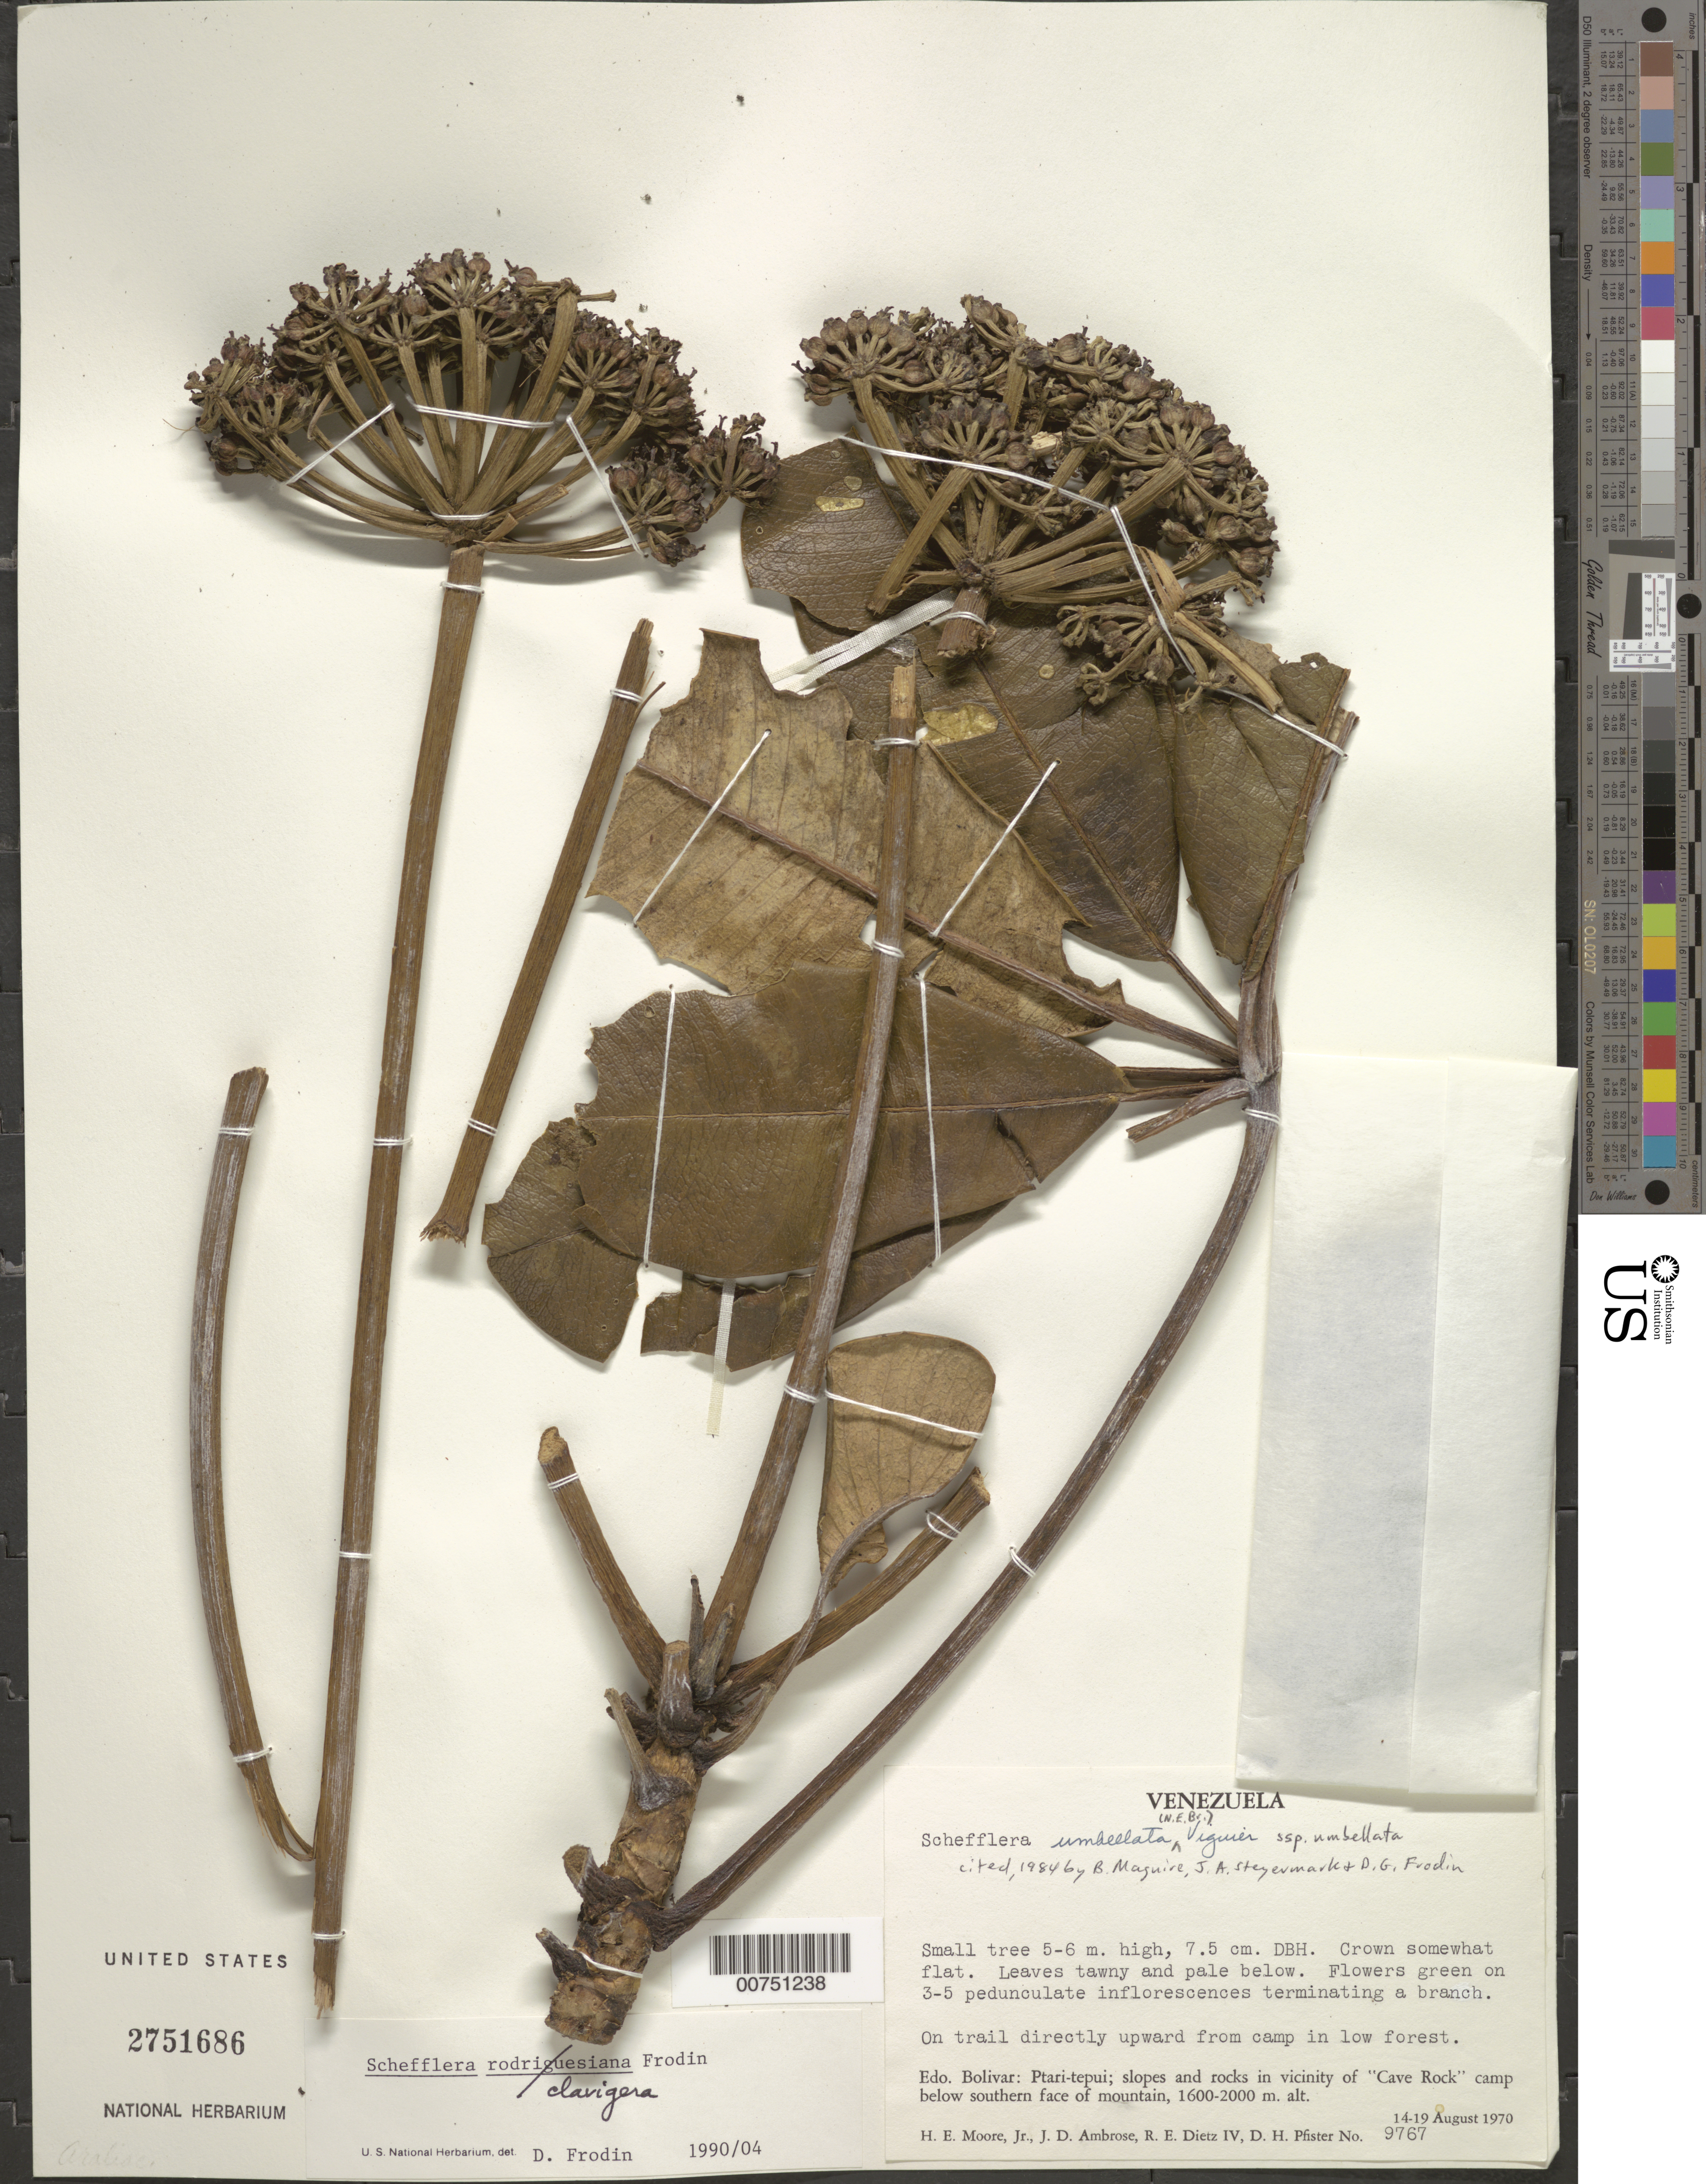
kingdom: Plantae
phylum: Tracheophyta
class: Magnoliopsida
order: Apiales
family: Araliaceae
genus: Schefflera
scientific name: Schefflera clavigera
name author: Frodin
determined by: Frodin, D. G.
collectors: H. E. Moore, J. D. Ambrose, R. Dietz & D. H. Pfister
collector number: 9767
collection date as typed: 14-Aug-70 to 19-Aug-70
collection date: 1970-08-14/1970-08-19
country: Venezuela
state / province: Bolívar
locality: Ptari-tepuí, vicinity of "Cave Rock" camp; on trail directly upward from camp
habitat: Slopes and rocks below southern face of mountain; in low forest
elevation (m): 1600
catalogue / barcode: US 2751686